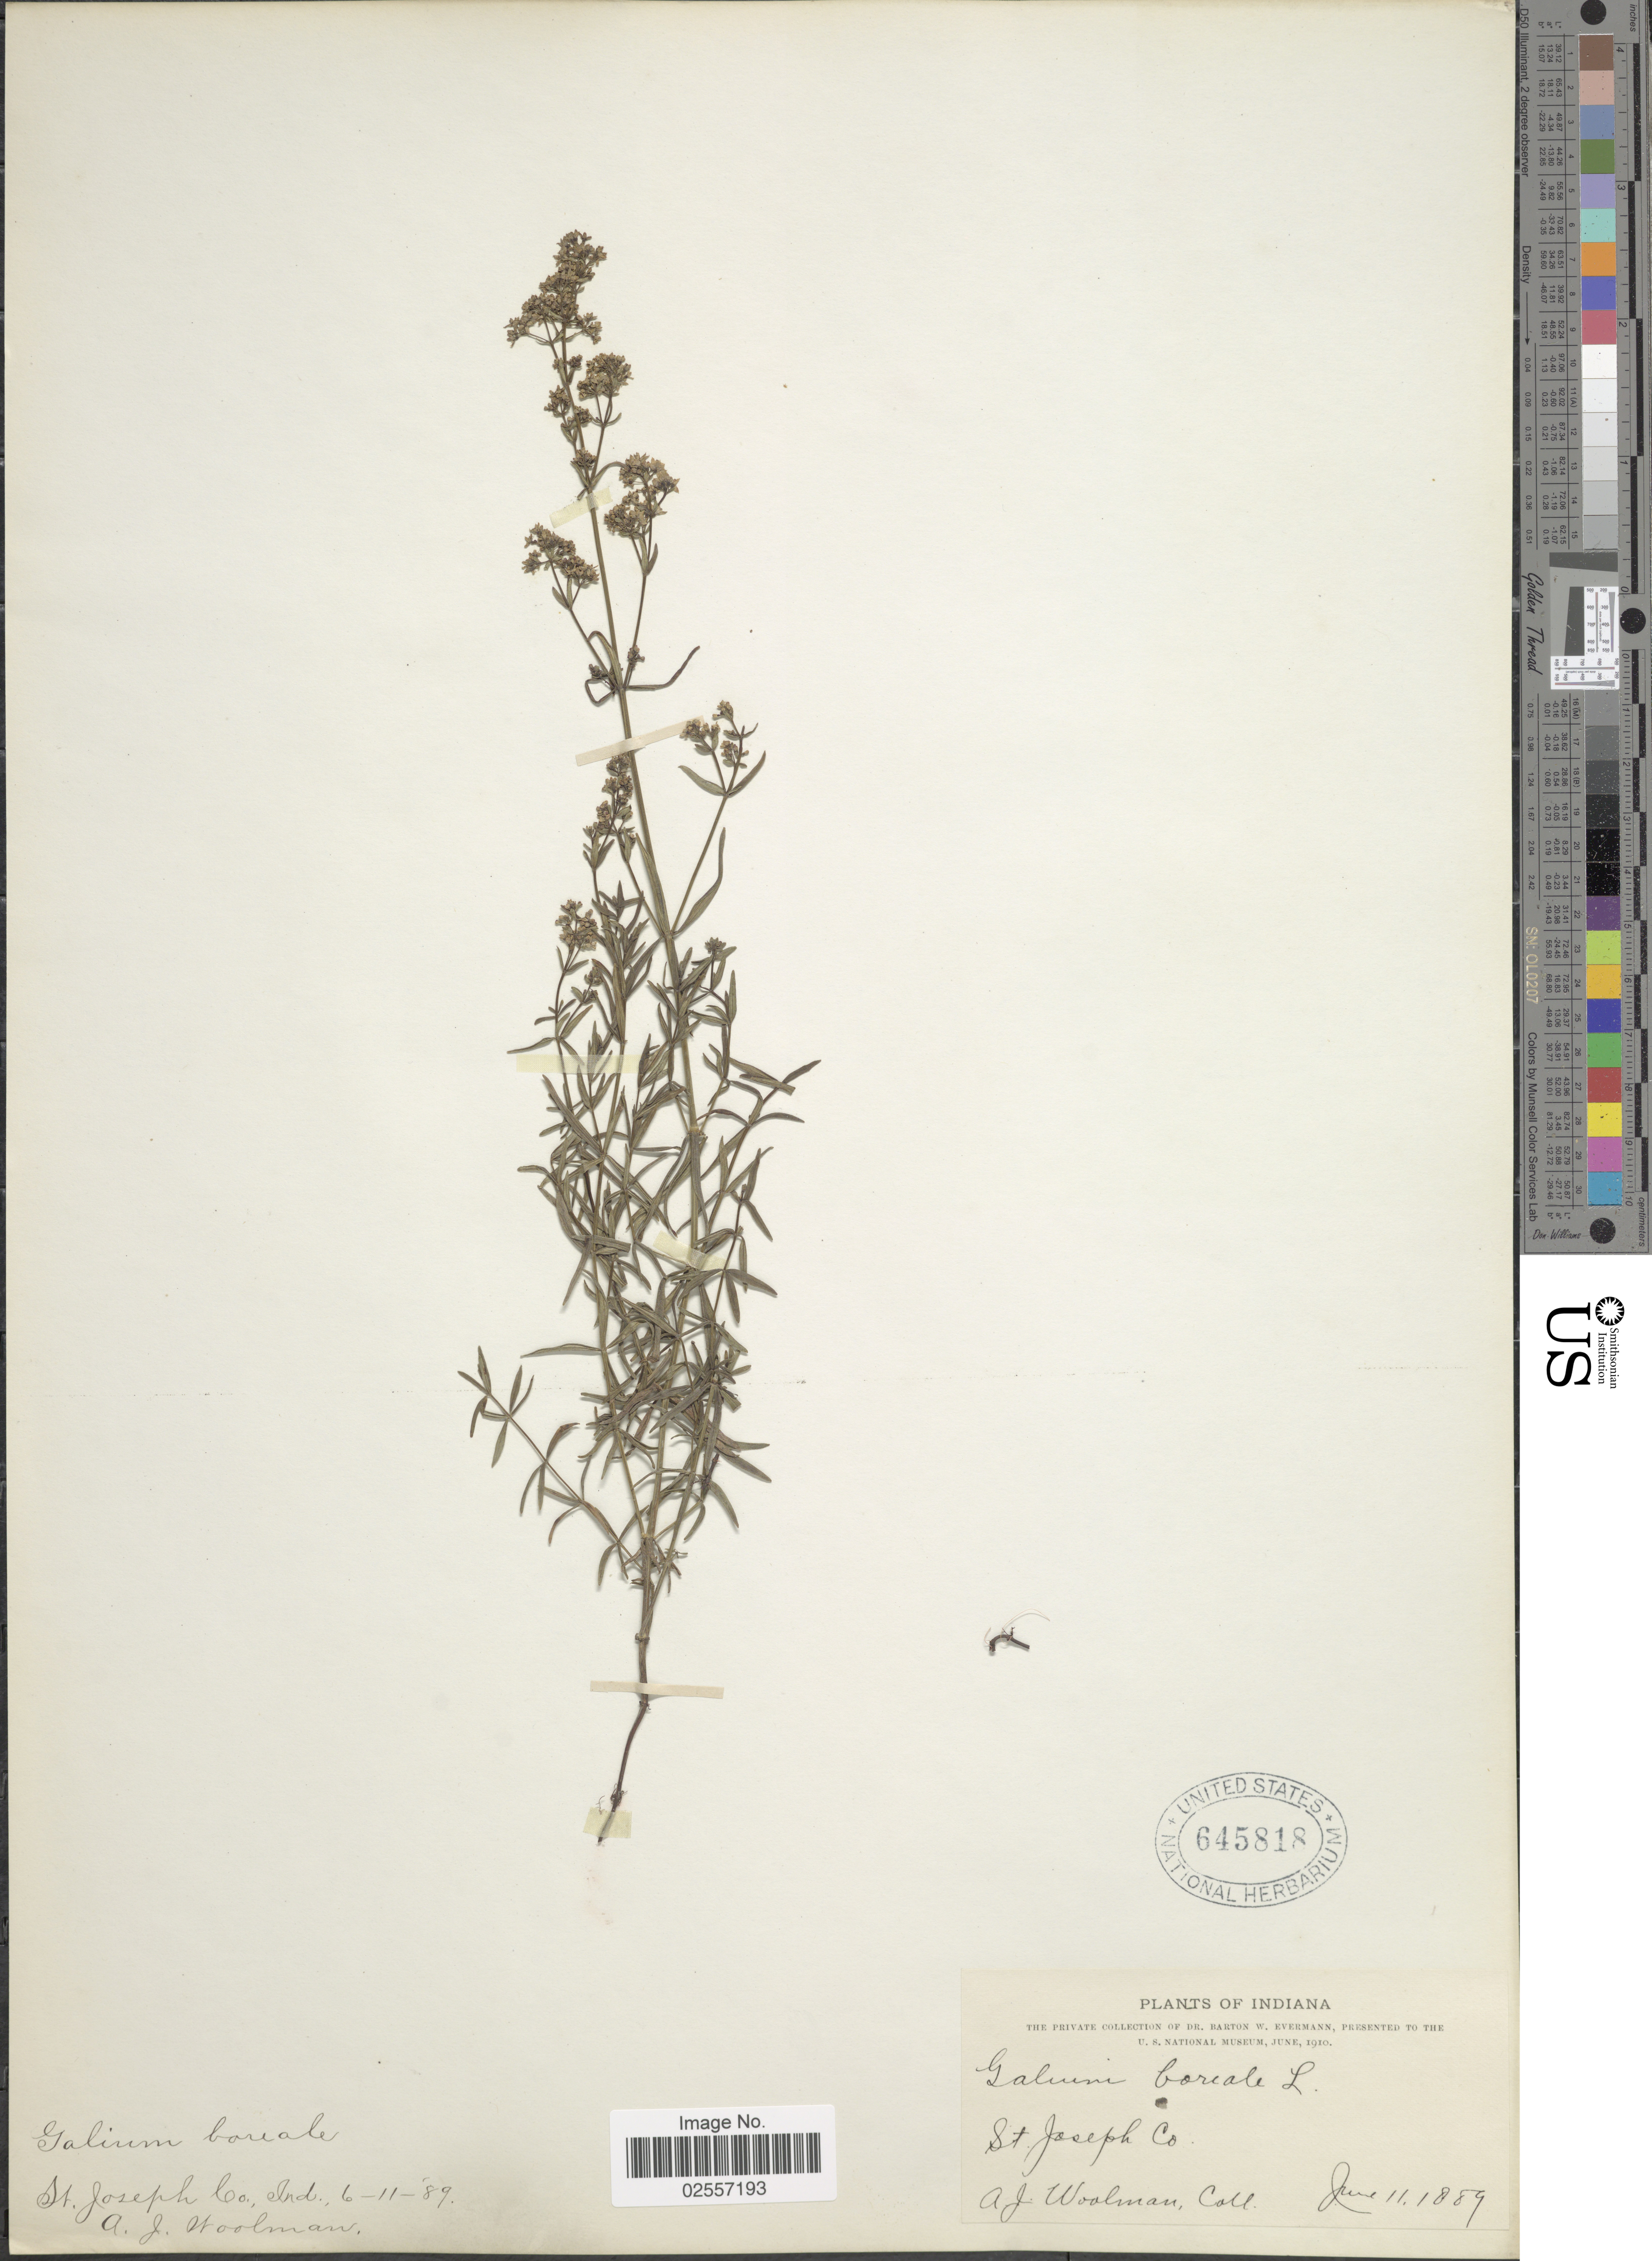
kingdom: Plantae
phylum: Tracheophyta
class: Magnoliopsida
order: Gentianales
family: Rubiaceae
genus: Galium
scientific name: Galium boreale L.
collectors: A. Woolman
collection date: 1889-06-11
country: United States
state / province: Indiana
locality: St. Joseph Co.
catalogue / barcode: US 645818